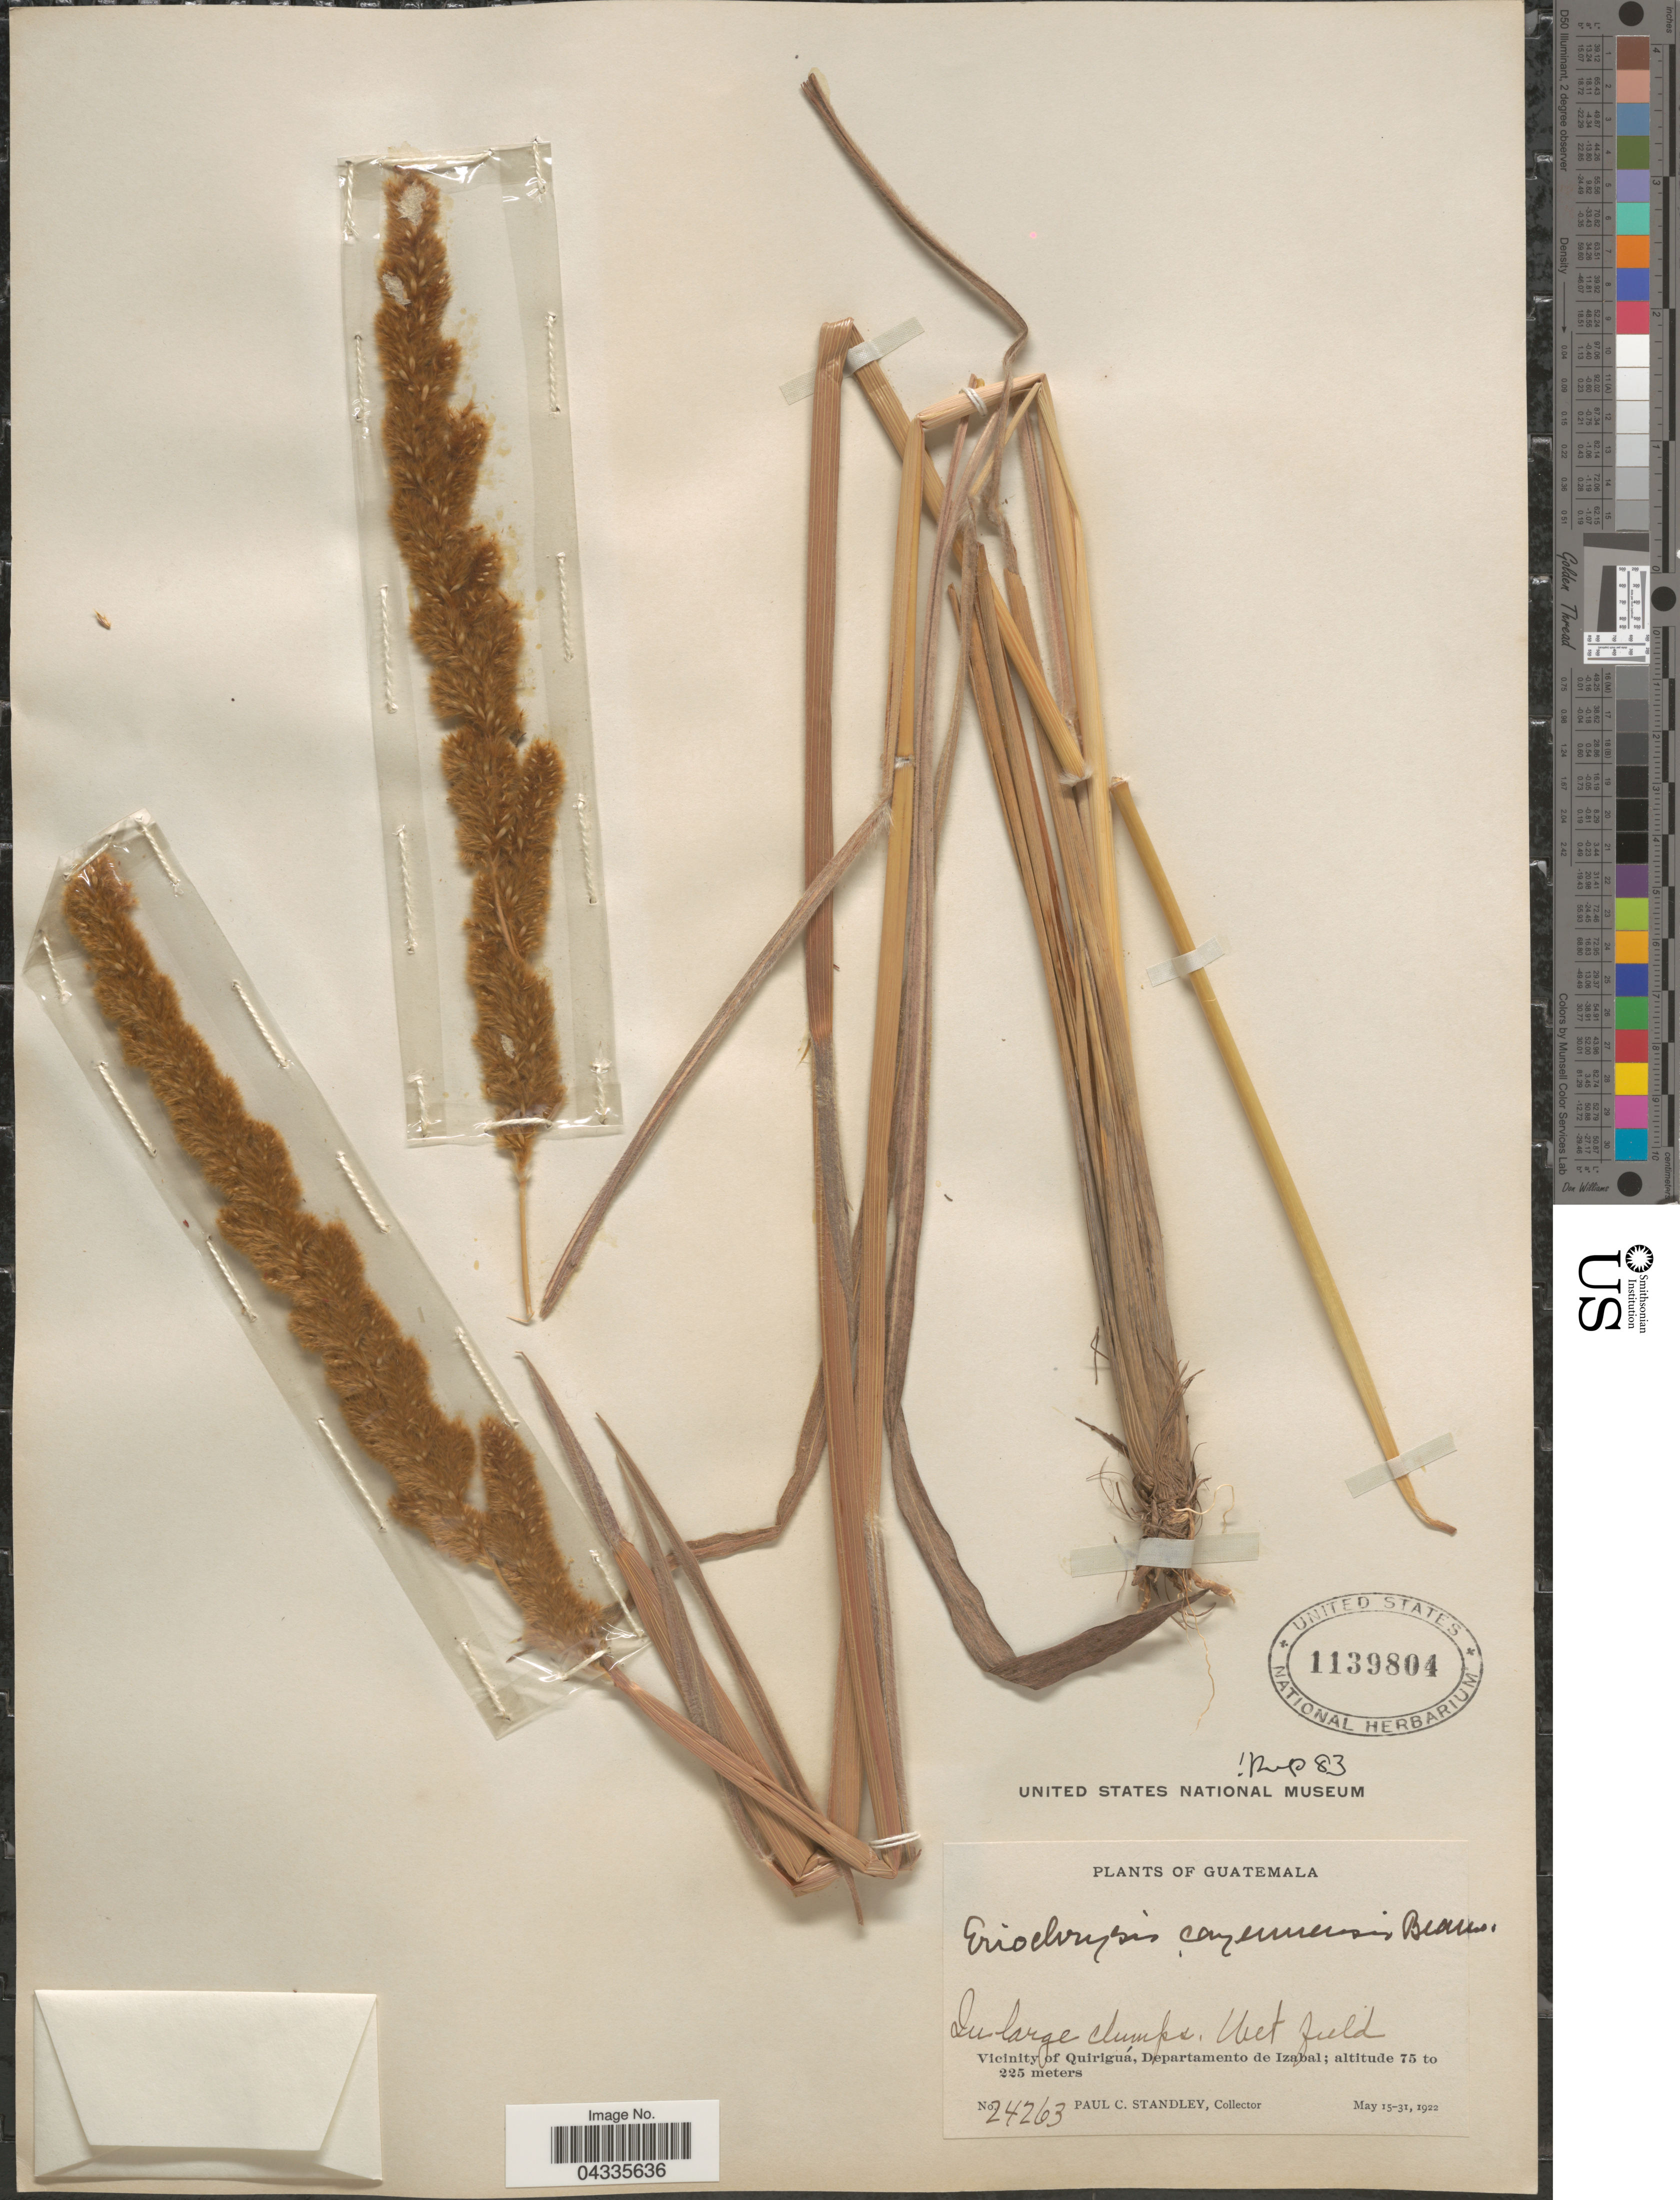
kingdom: Plantae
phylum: Tracheophyta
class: Liliopsida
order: Poales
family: Poaceae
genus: Eriochrysis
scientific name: Eriochrysis cayennensis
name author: P. Beauv.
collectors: P. C. Standley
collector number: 24263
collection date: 1922-05-15/1922-05-31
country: Guatemala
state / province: Izabal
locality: Vicinity of Quiriguá, Departamento de Izabal.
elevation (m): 75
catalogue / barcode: US 1139804